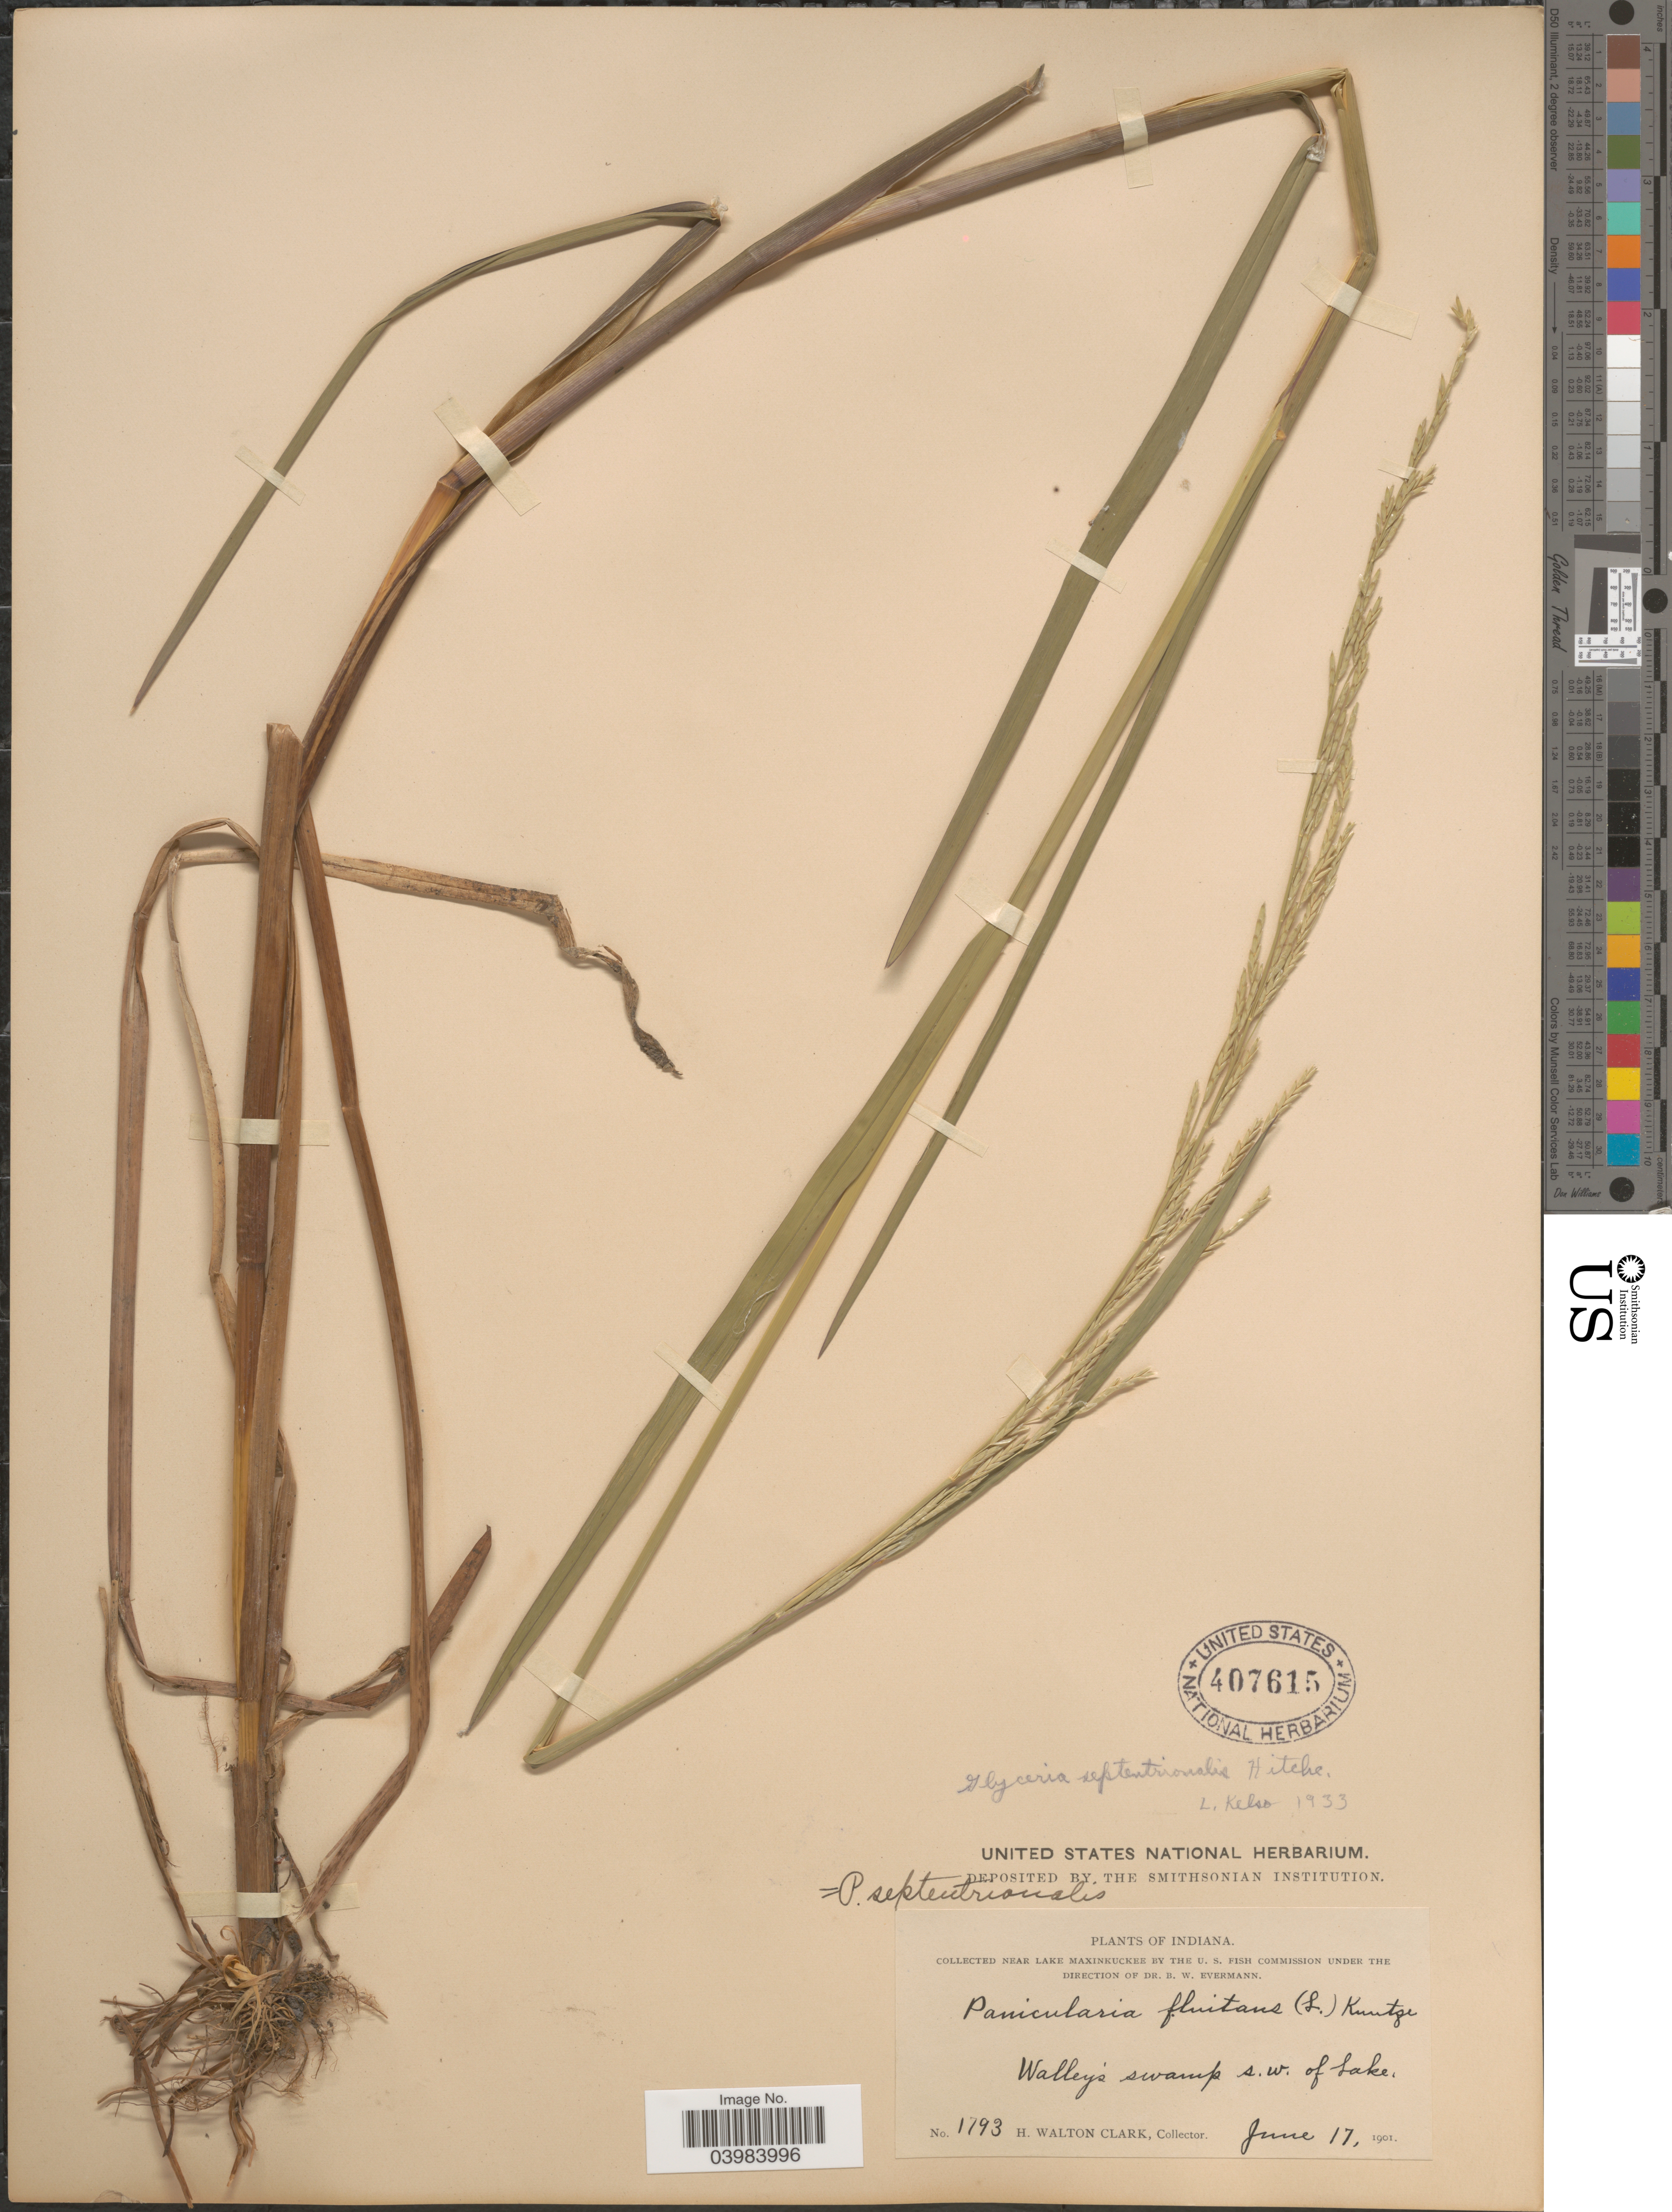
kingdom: Plantae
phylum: Tracheophyta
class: Liliopsida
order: Poales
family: Poaceae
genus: Glyceria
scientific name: Glyceria septentrionalis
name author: Hitchc.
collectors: H. W. Clark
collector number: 1793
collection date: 1901-06-17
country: United States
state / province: Indiana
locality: Near Lake Maxinkuckee. Walley's swamp s.w. of Lake.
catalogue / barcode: US 407615